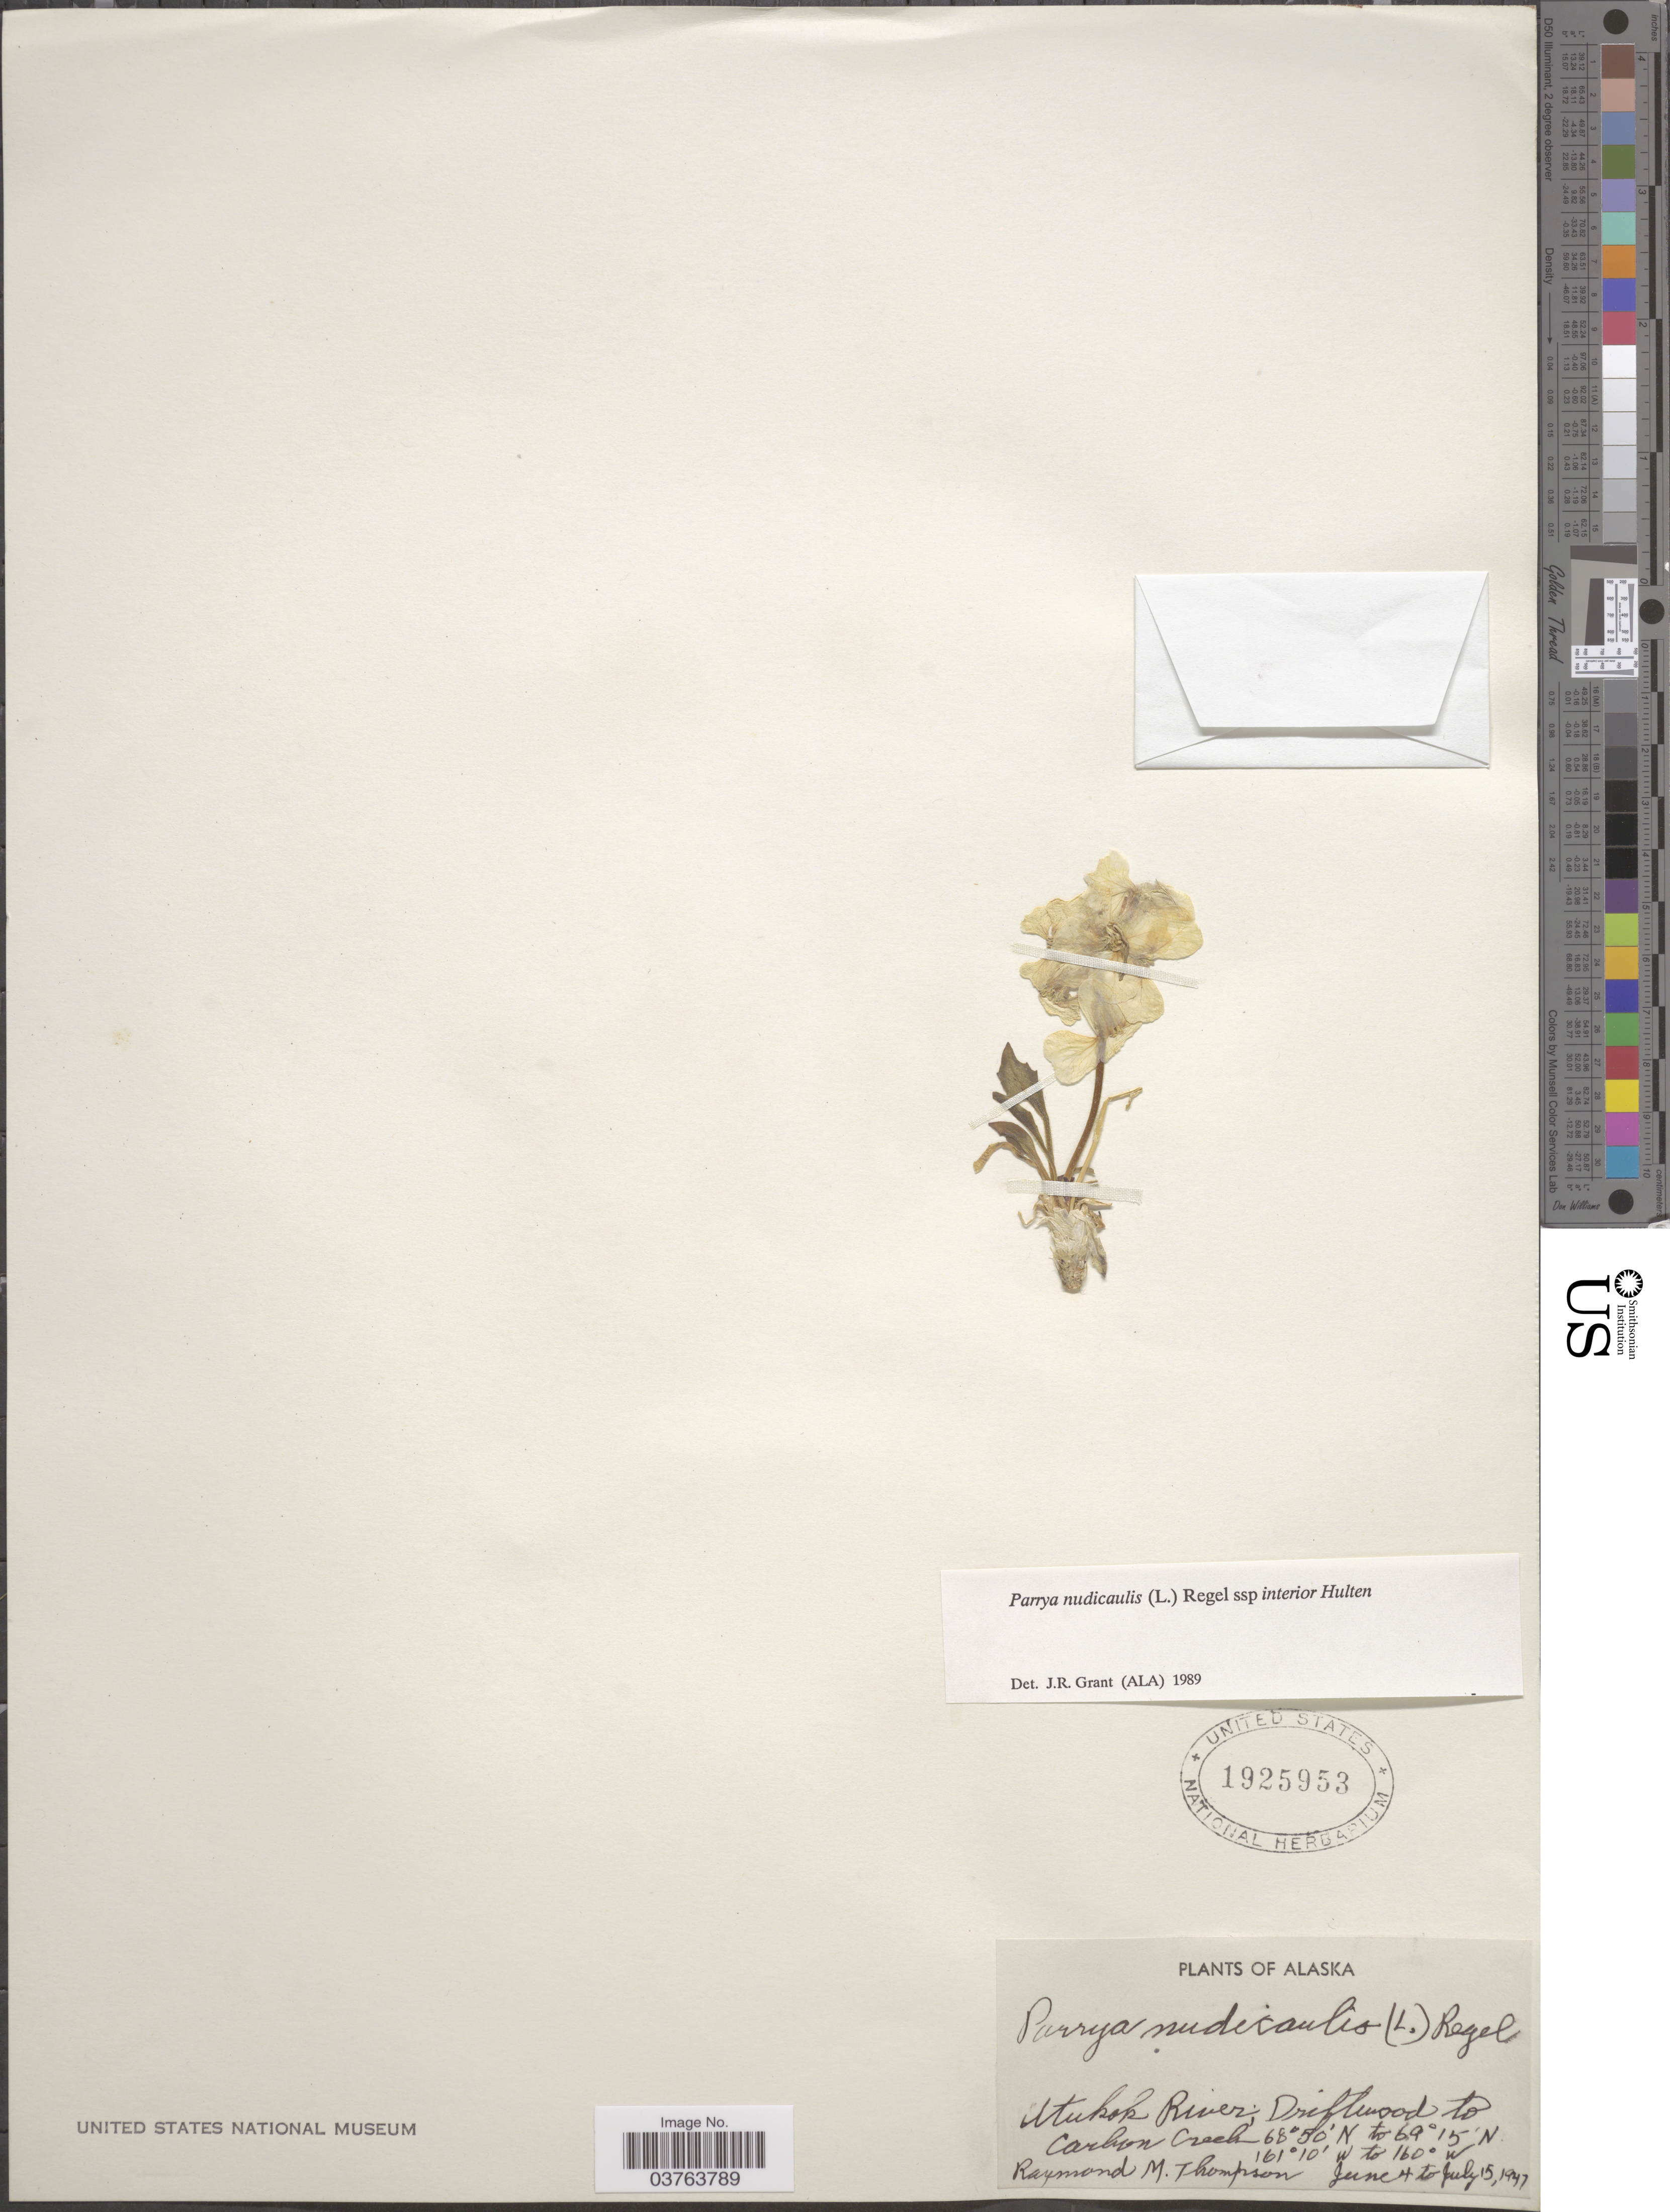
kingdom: Plantae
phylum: Tracheophyta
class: Magnoliopsida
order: Brassicales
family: Brassicaceae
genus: Parrya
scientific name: Parrya nudicaulis subsp. interior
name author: Hultén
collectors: R. Thompson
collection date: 1947-06-04/1947-07-15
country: United States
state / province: Alaska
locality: Utukok River; Driftwood to Carbon Creek.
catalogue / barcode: US 1925953